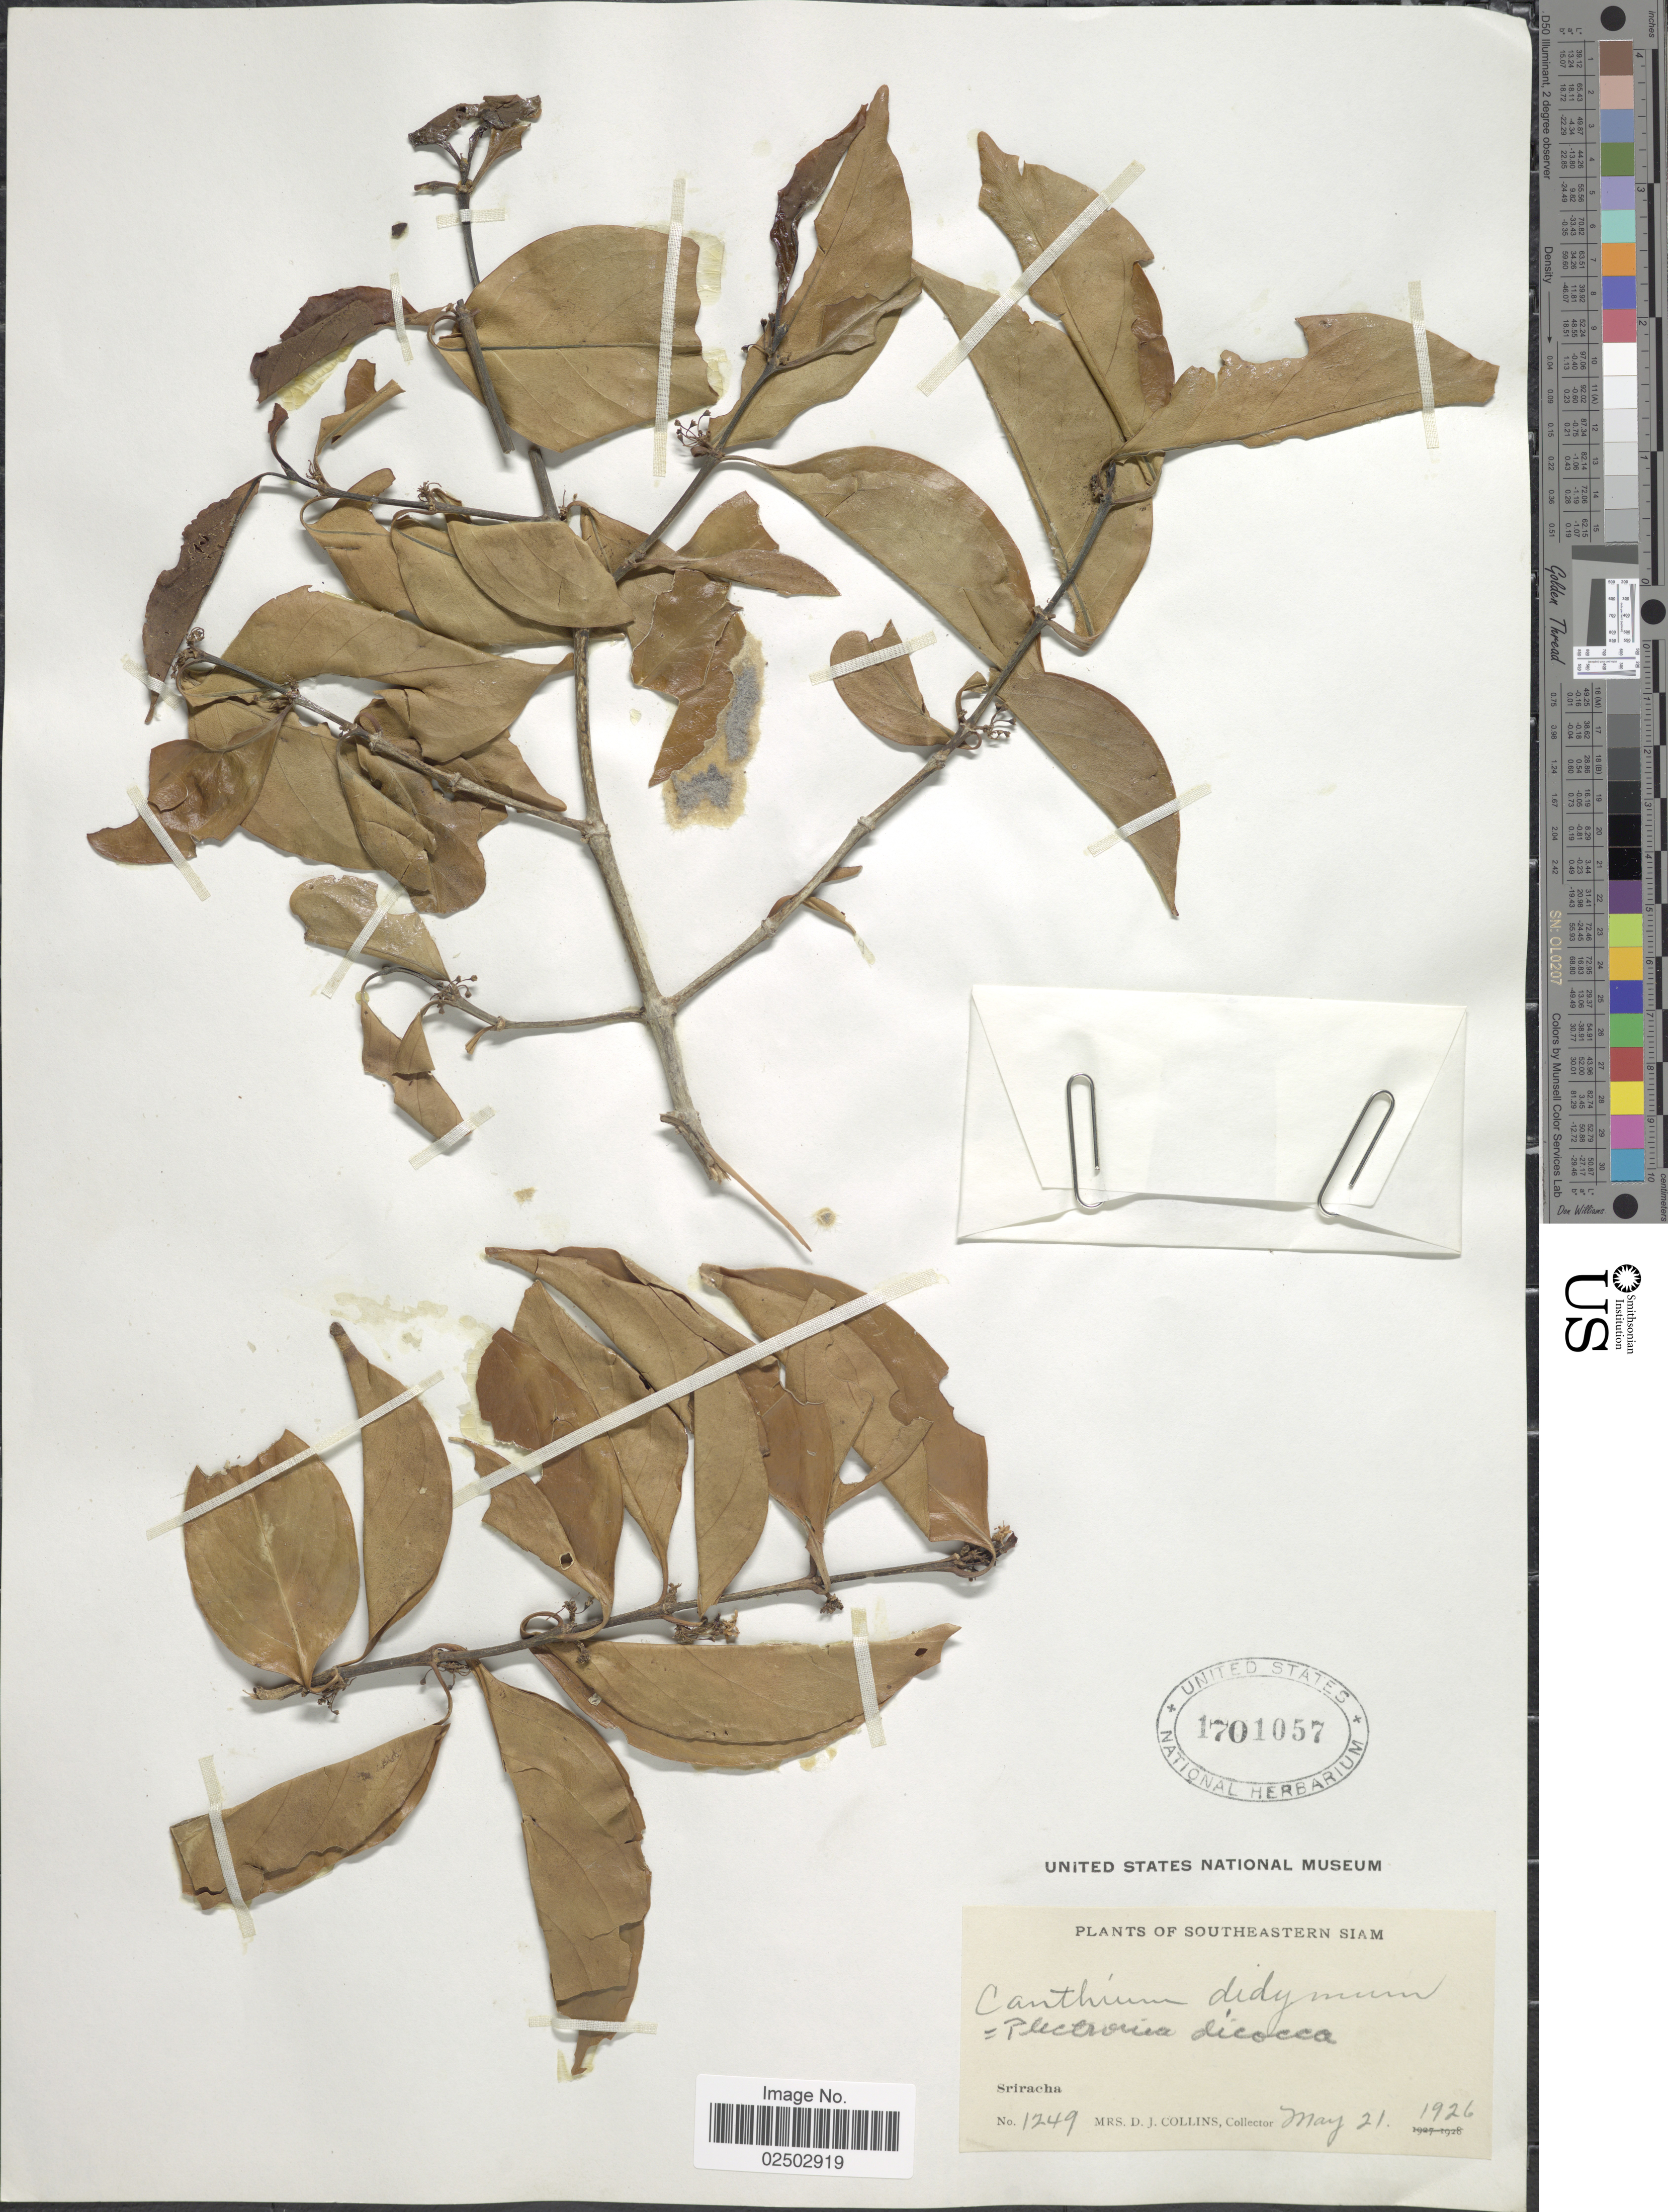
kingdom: Plantae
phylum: Tracheophyta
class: Magnoliopsida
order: Gentianales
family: Rubiaceae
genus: Canthium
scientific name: Canthium didymum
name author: C.F. Gaertn.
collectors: Mrs. D. J. Collins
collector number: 1249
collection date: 1926-05-21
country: Thailand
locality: Southeastern Siam, Sriracha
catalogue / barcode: US 1701057